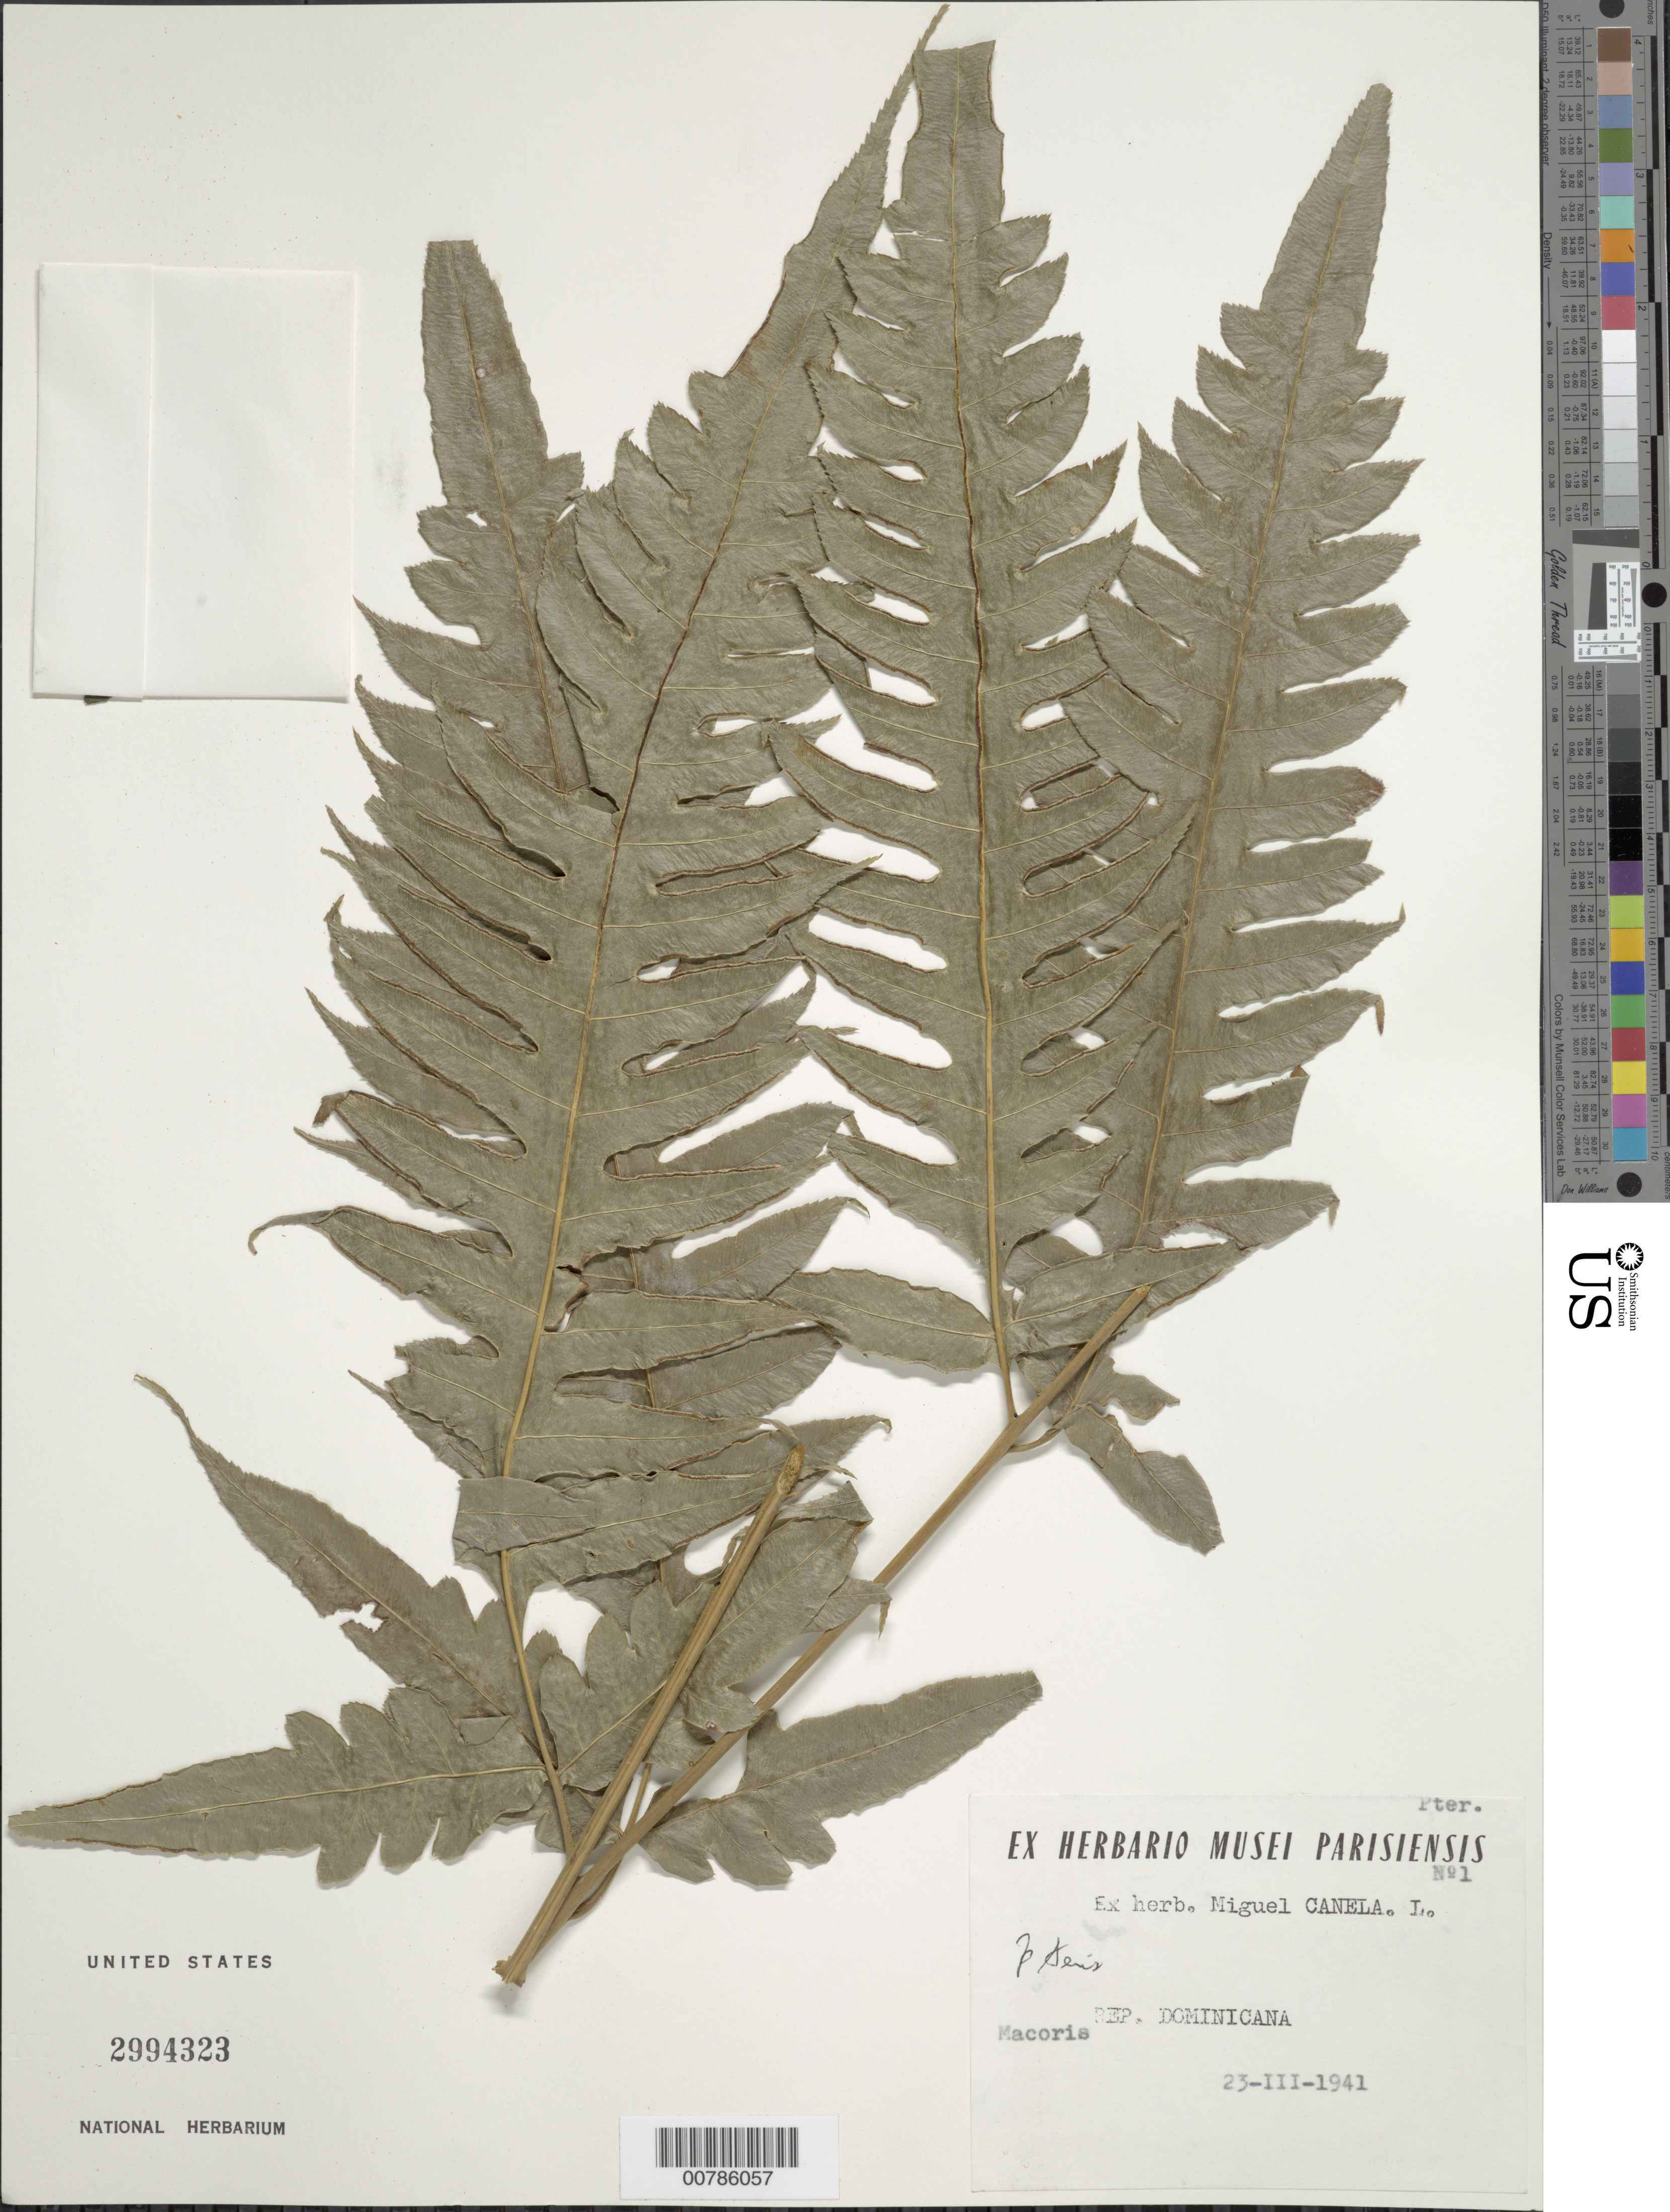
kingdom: Plantae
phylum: Tracheophyta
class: Polypodiopsida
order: Polypodiales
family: Pteridaceae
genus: Pteris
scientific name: Pteris sp.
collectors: M. Canela Lazaro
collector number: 1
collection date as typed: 23 Mar 1941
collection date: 1941-03-23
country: Dominican Republic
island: Hispaniola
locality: Macoris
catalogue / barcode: US 2994323